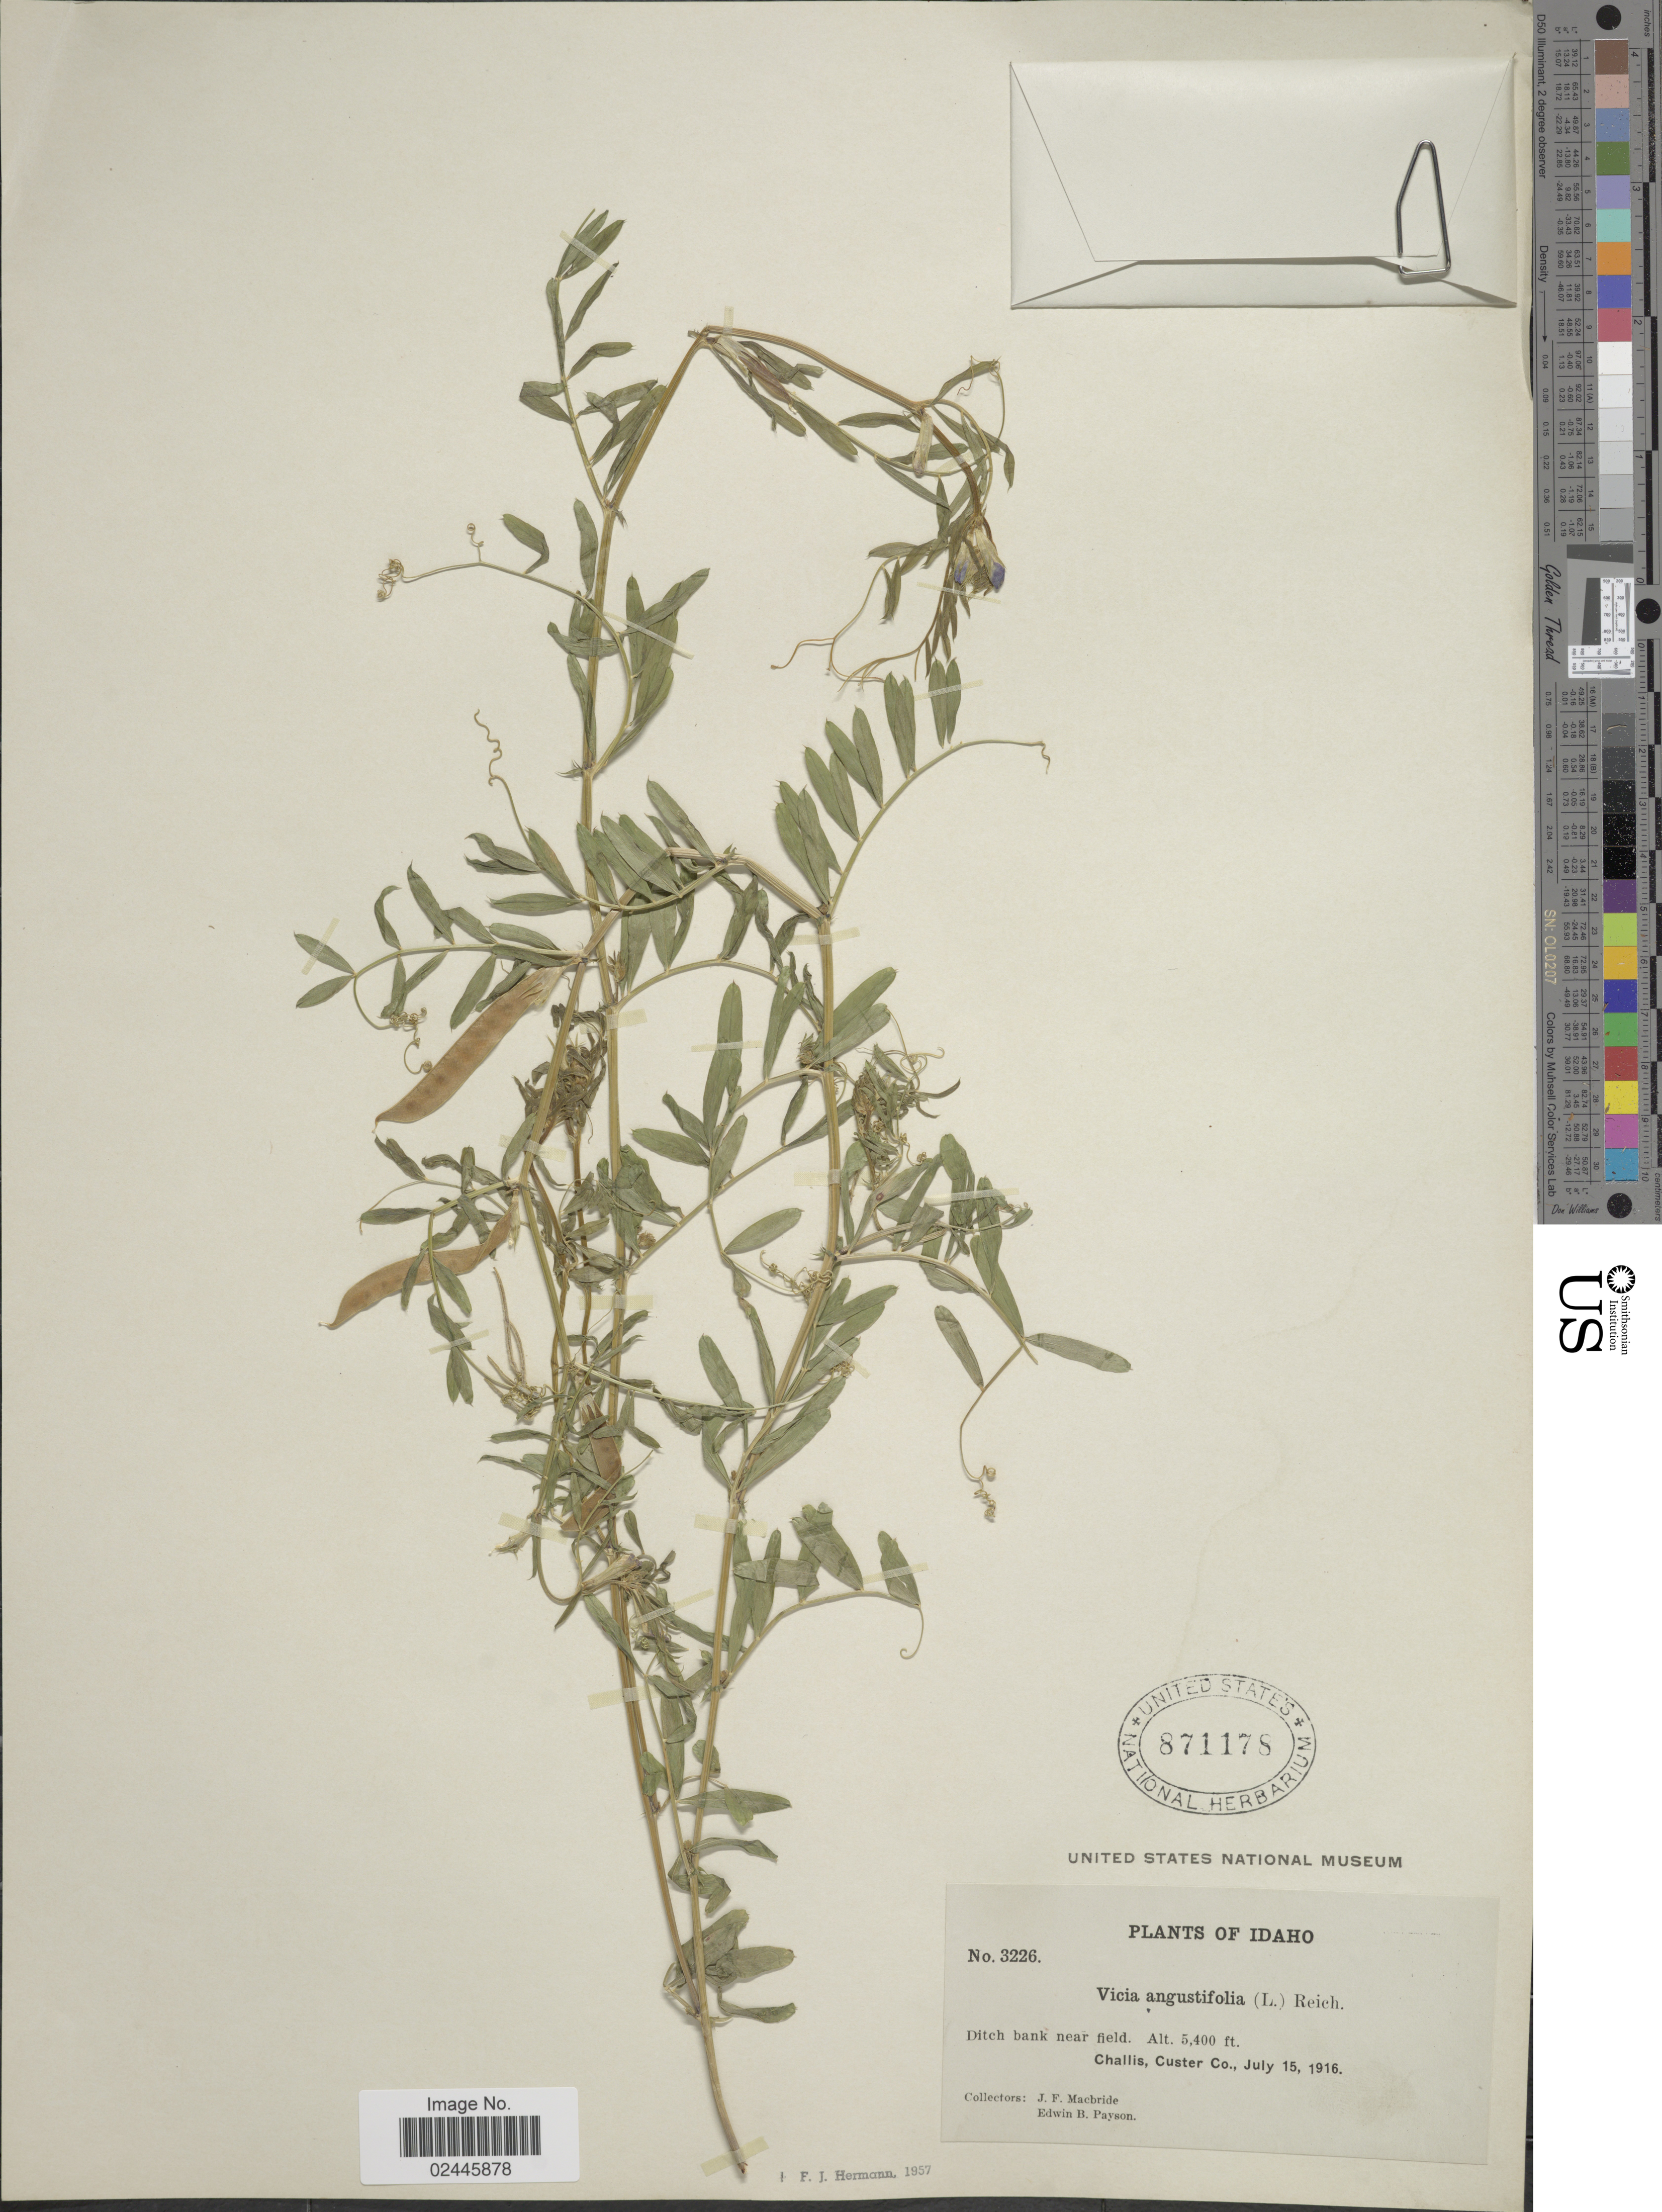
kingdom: Plantae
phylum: Tracheophyta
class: Magnoliopsida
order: Fabales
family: Fabaceae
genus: Vicia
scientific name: Vicia angustifolia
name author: L.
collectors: J. F. Macbride & E. B. Payson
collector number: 3226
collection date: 1916-07-15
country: United States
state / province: Idaho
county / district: Custer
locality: Ditch bank near field, Challis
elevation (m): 1646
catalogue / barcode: US 871178